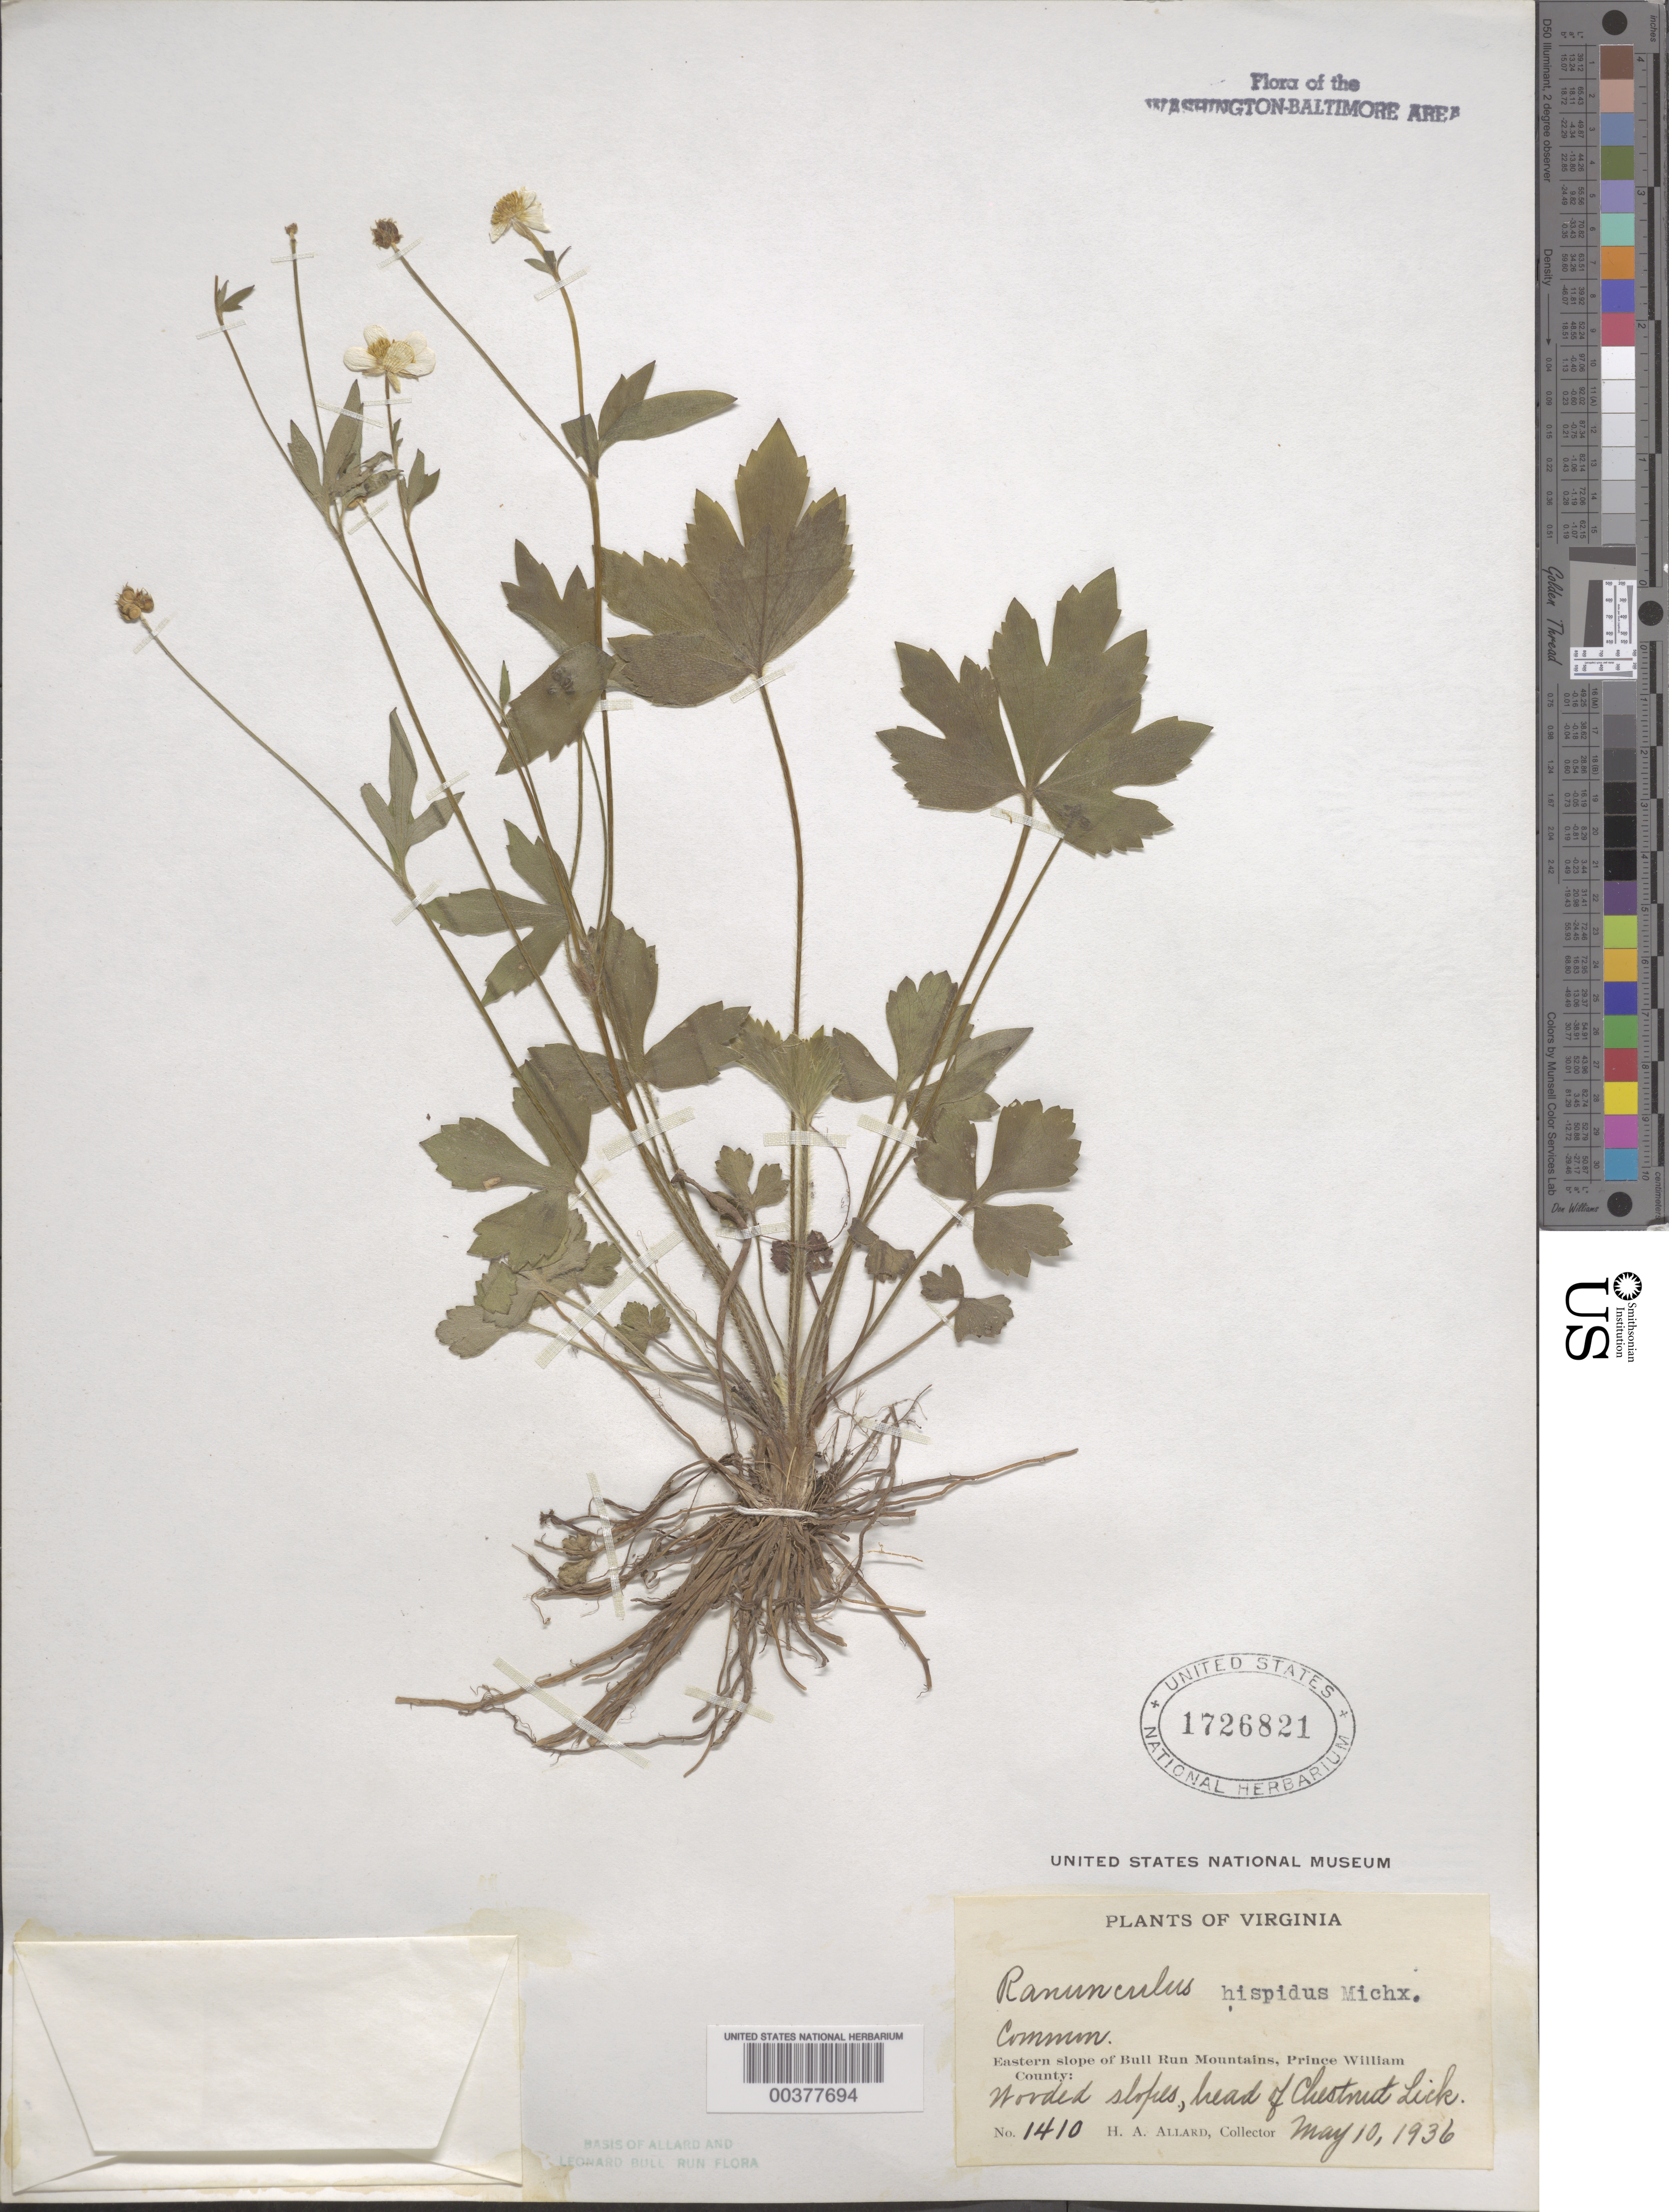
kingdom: Plantae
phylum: Tracheophyta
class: Magnoliopsida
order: Ranunculales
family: Ranunculaceae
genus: Ranunculus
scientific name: Ranunculus hispidus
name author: Michx.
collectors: H. A. Allard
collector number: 1410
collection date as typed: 10 May 1936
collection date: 1936-05-10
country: United States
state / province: Virginia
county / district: Prince William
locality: Chestnut Lick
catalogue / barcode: US 1726821